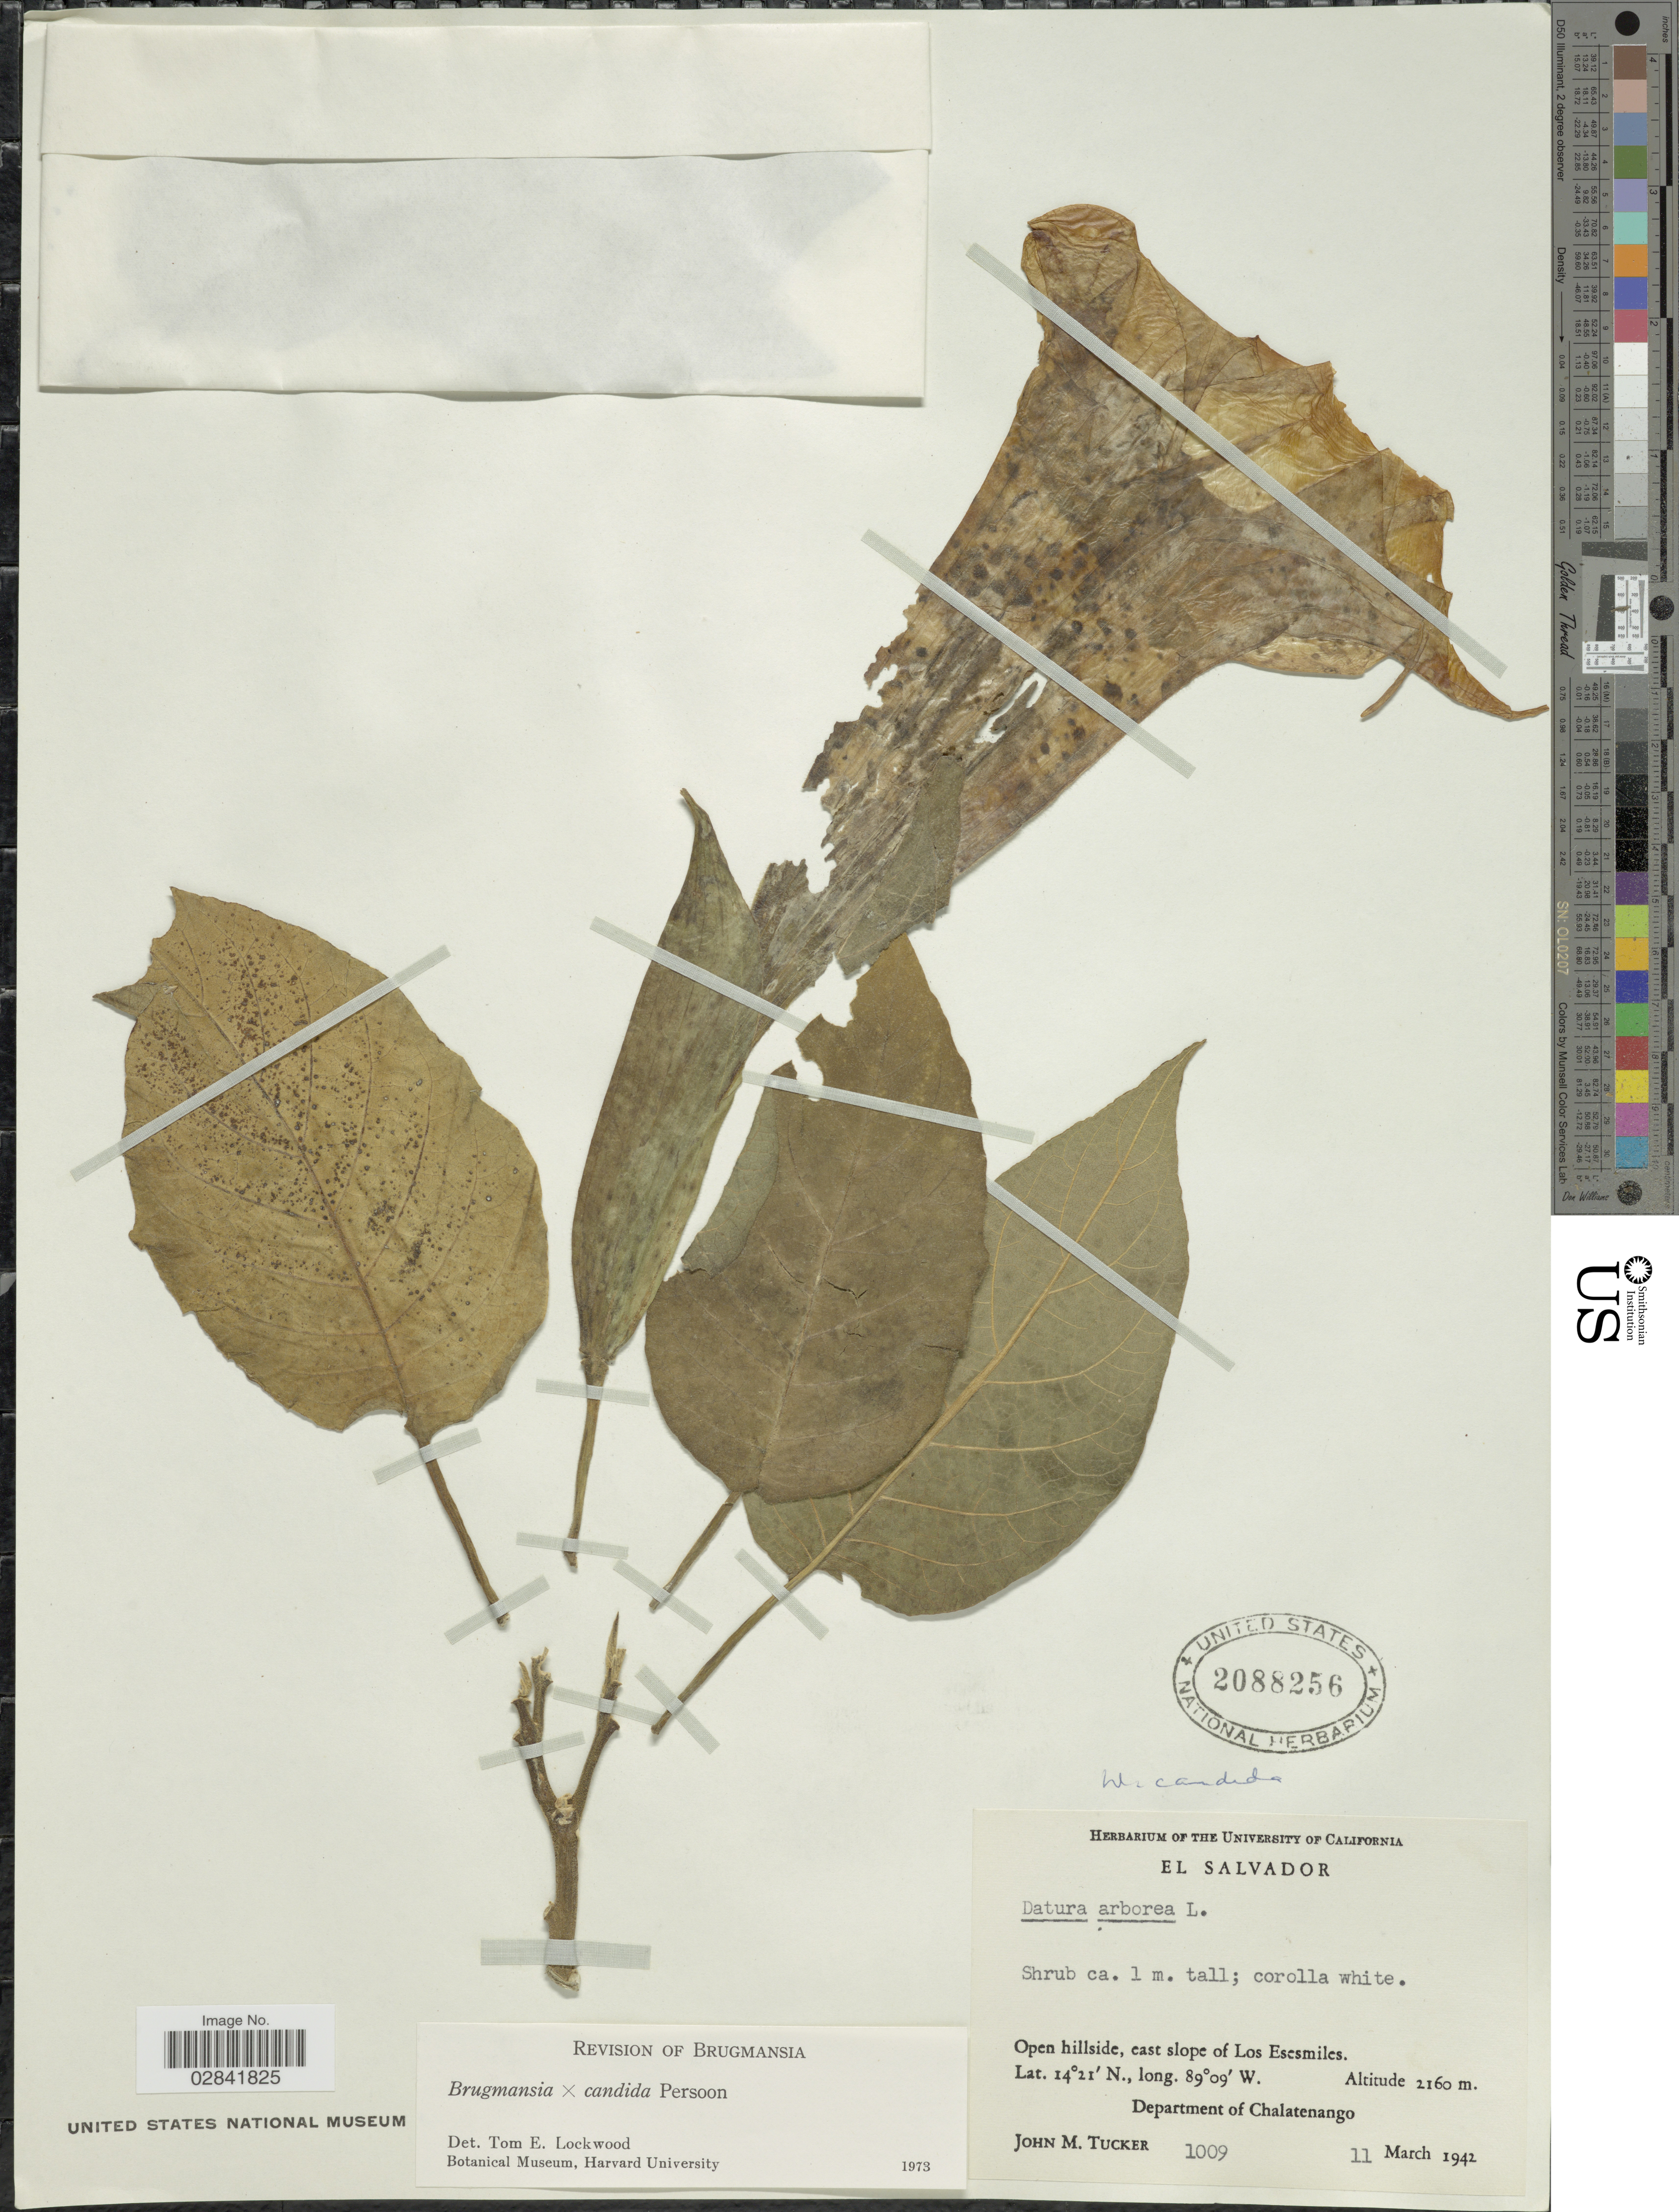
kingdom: Plantae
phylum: Tracheophyta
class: Magnoliopsida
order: Solanales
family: Solanaceae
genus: Brugmansia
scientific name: Brugmansia x candida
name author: Pers.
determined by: Lockwood, T. E.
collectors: J. M. Tucker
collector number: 1009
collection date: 1942-03-11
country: El Salvador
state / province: Chalatenango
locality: Open hillside, east slope of Los Esesmiles. Department of Chalatenango.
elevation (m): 2160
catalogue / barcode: US 2088256